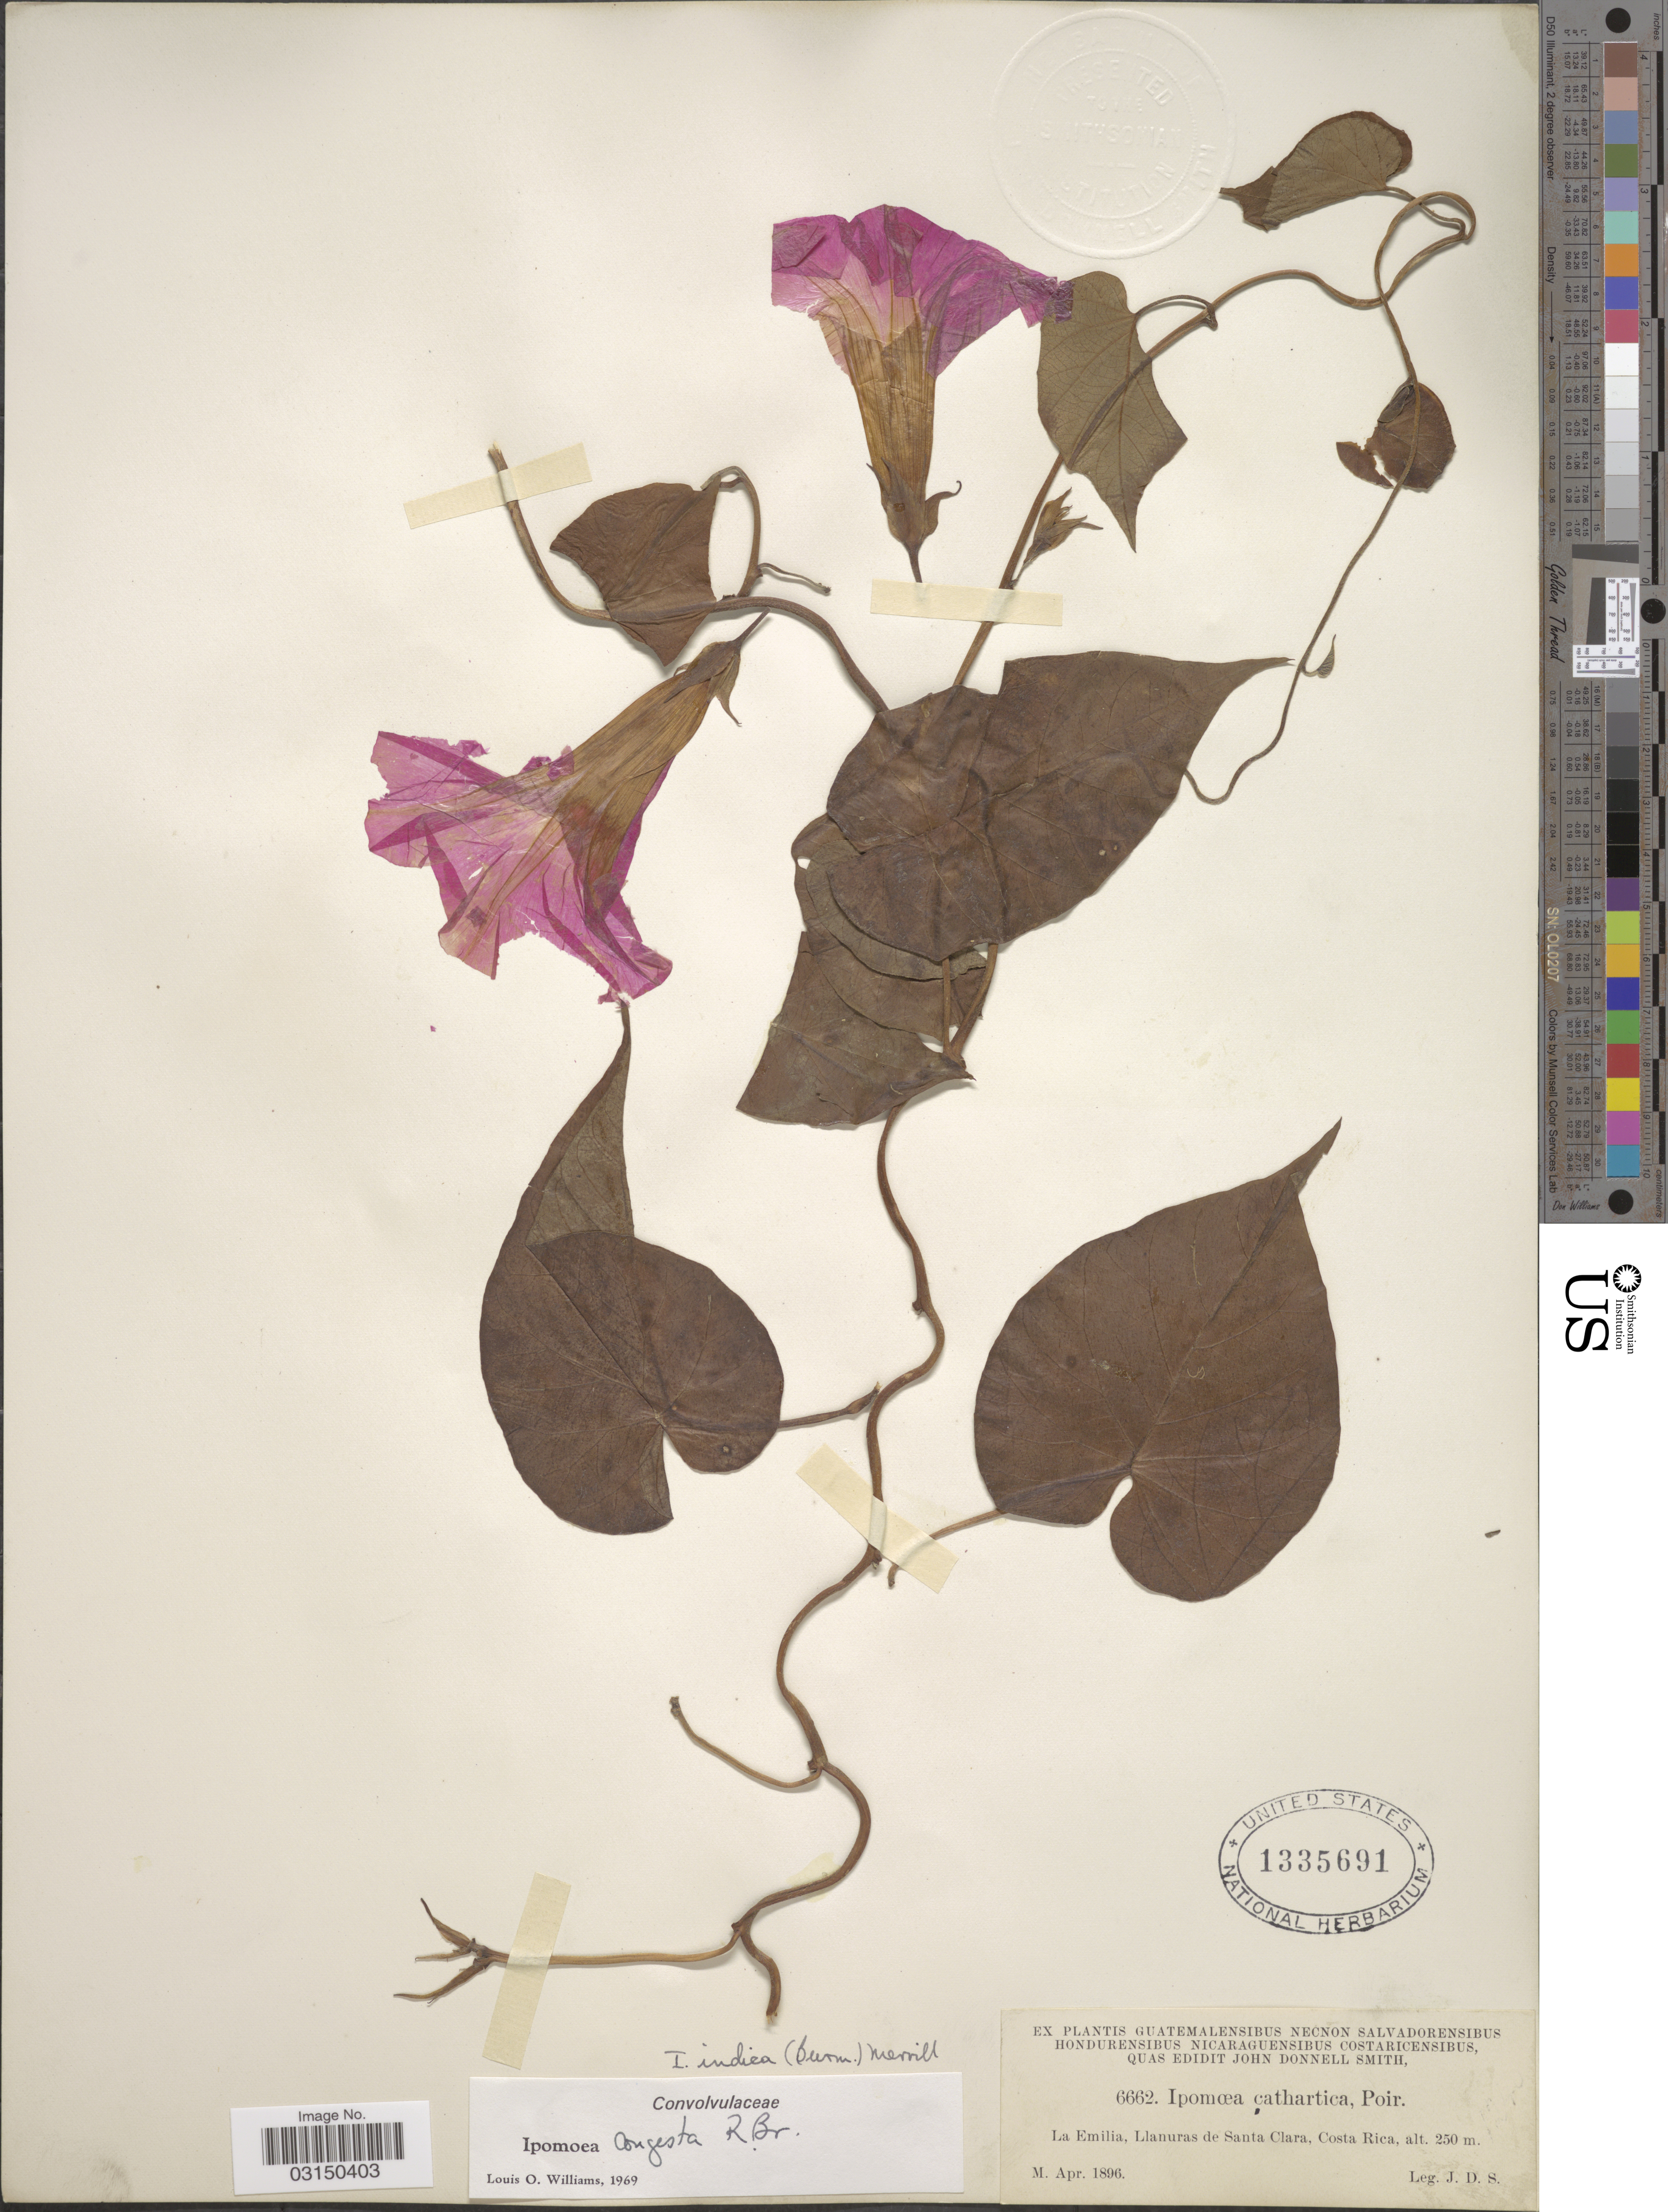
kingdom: Plantae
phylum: Tracheophyta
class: Magnoliopsida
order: Solanales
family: Convolvulaceae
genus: Ipomoea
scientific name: Ipomoea indica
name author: (Burm.) Merr.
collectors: J. Donnell Smith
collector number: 6662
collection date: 1896-04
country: Costa Rica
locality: La Emilia, Llanuras de Santa Clara.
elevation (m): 250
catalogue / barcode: US 1335691